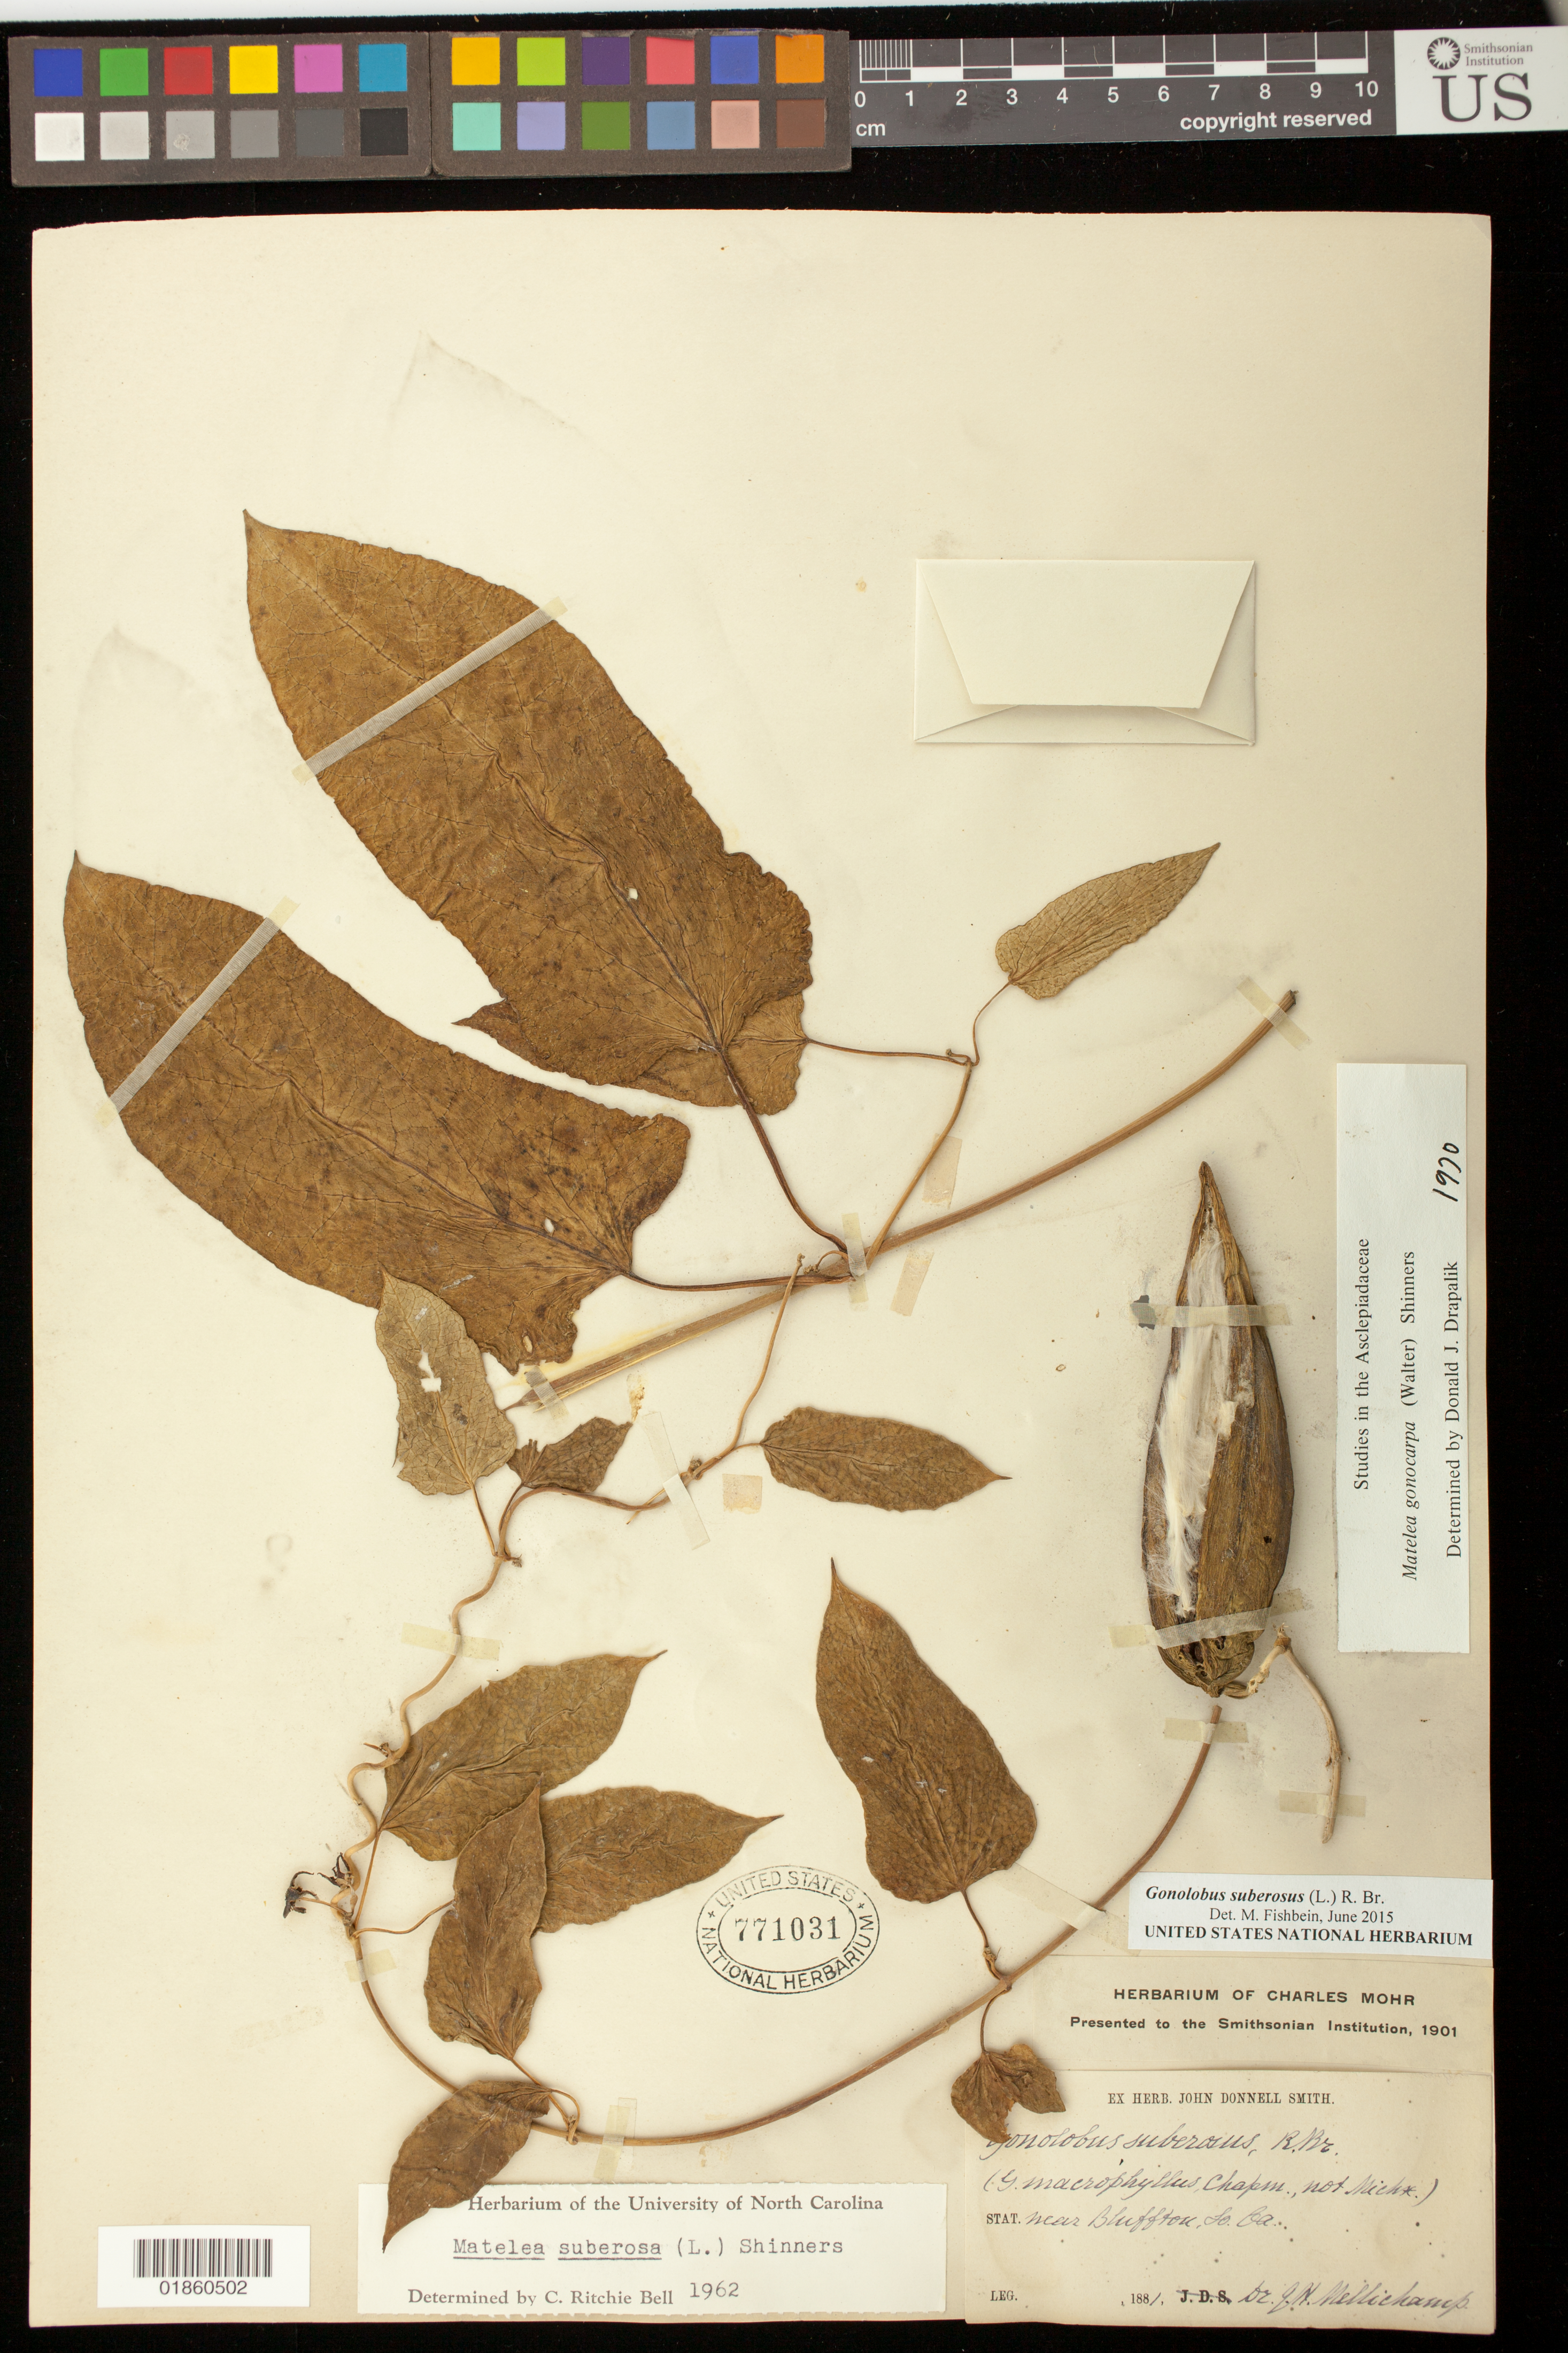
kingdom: Plantae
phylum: Tracheophyta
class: Magnoliopsida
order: Gentianales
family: Apocynaceae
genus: Gonolobus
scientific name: Gonolobus suberosus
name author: (L.) R. Br.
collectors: J. H. Mellichamp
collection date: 1881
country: United States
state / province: South Carolina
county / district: Beaufort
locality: near Bluffton, So. Ca.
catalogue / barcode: US 771031